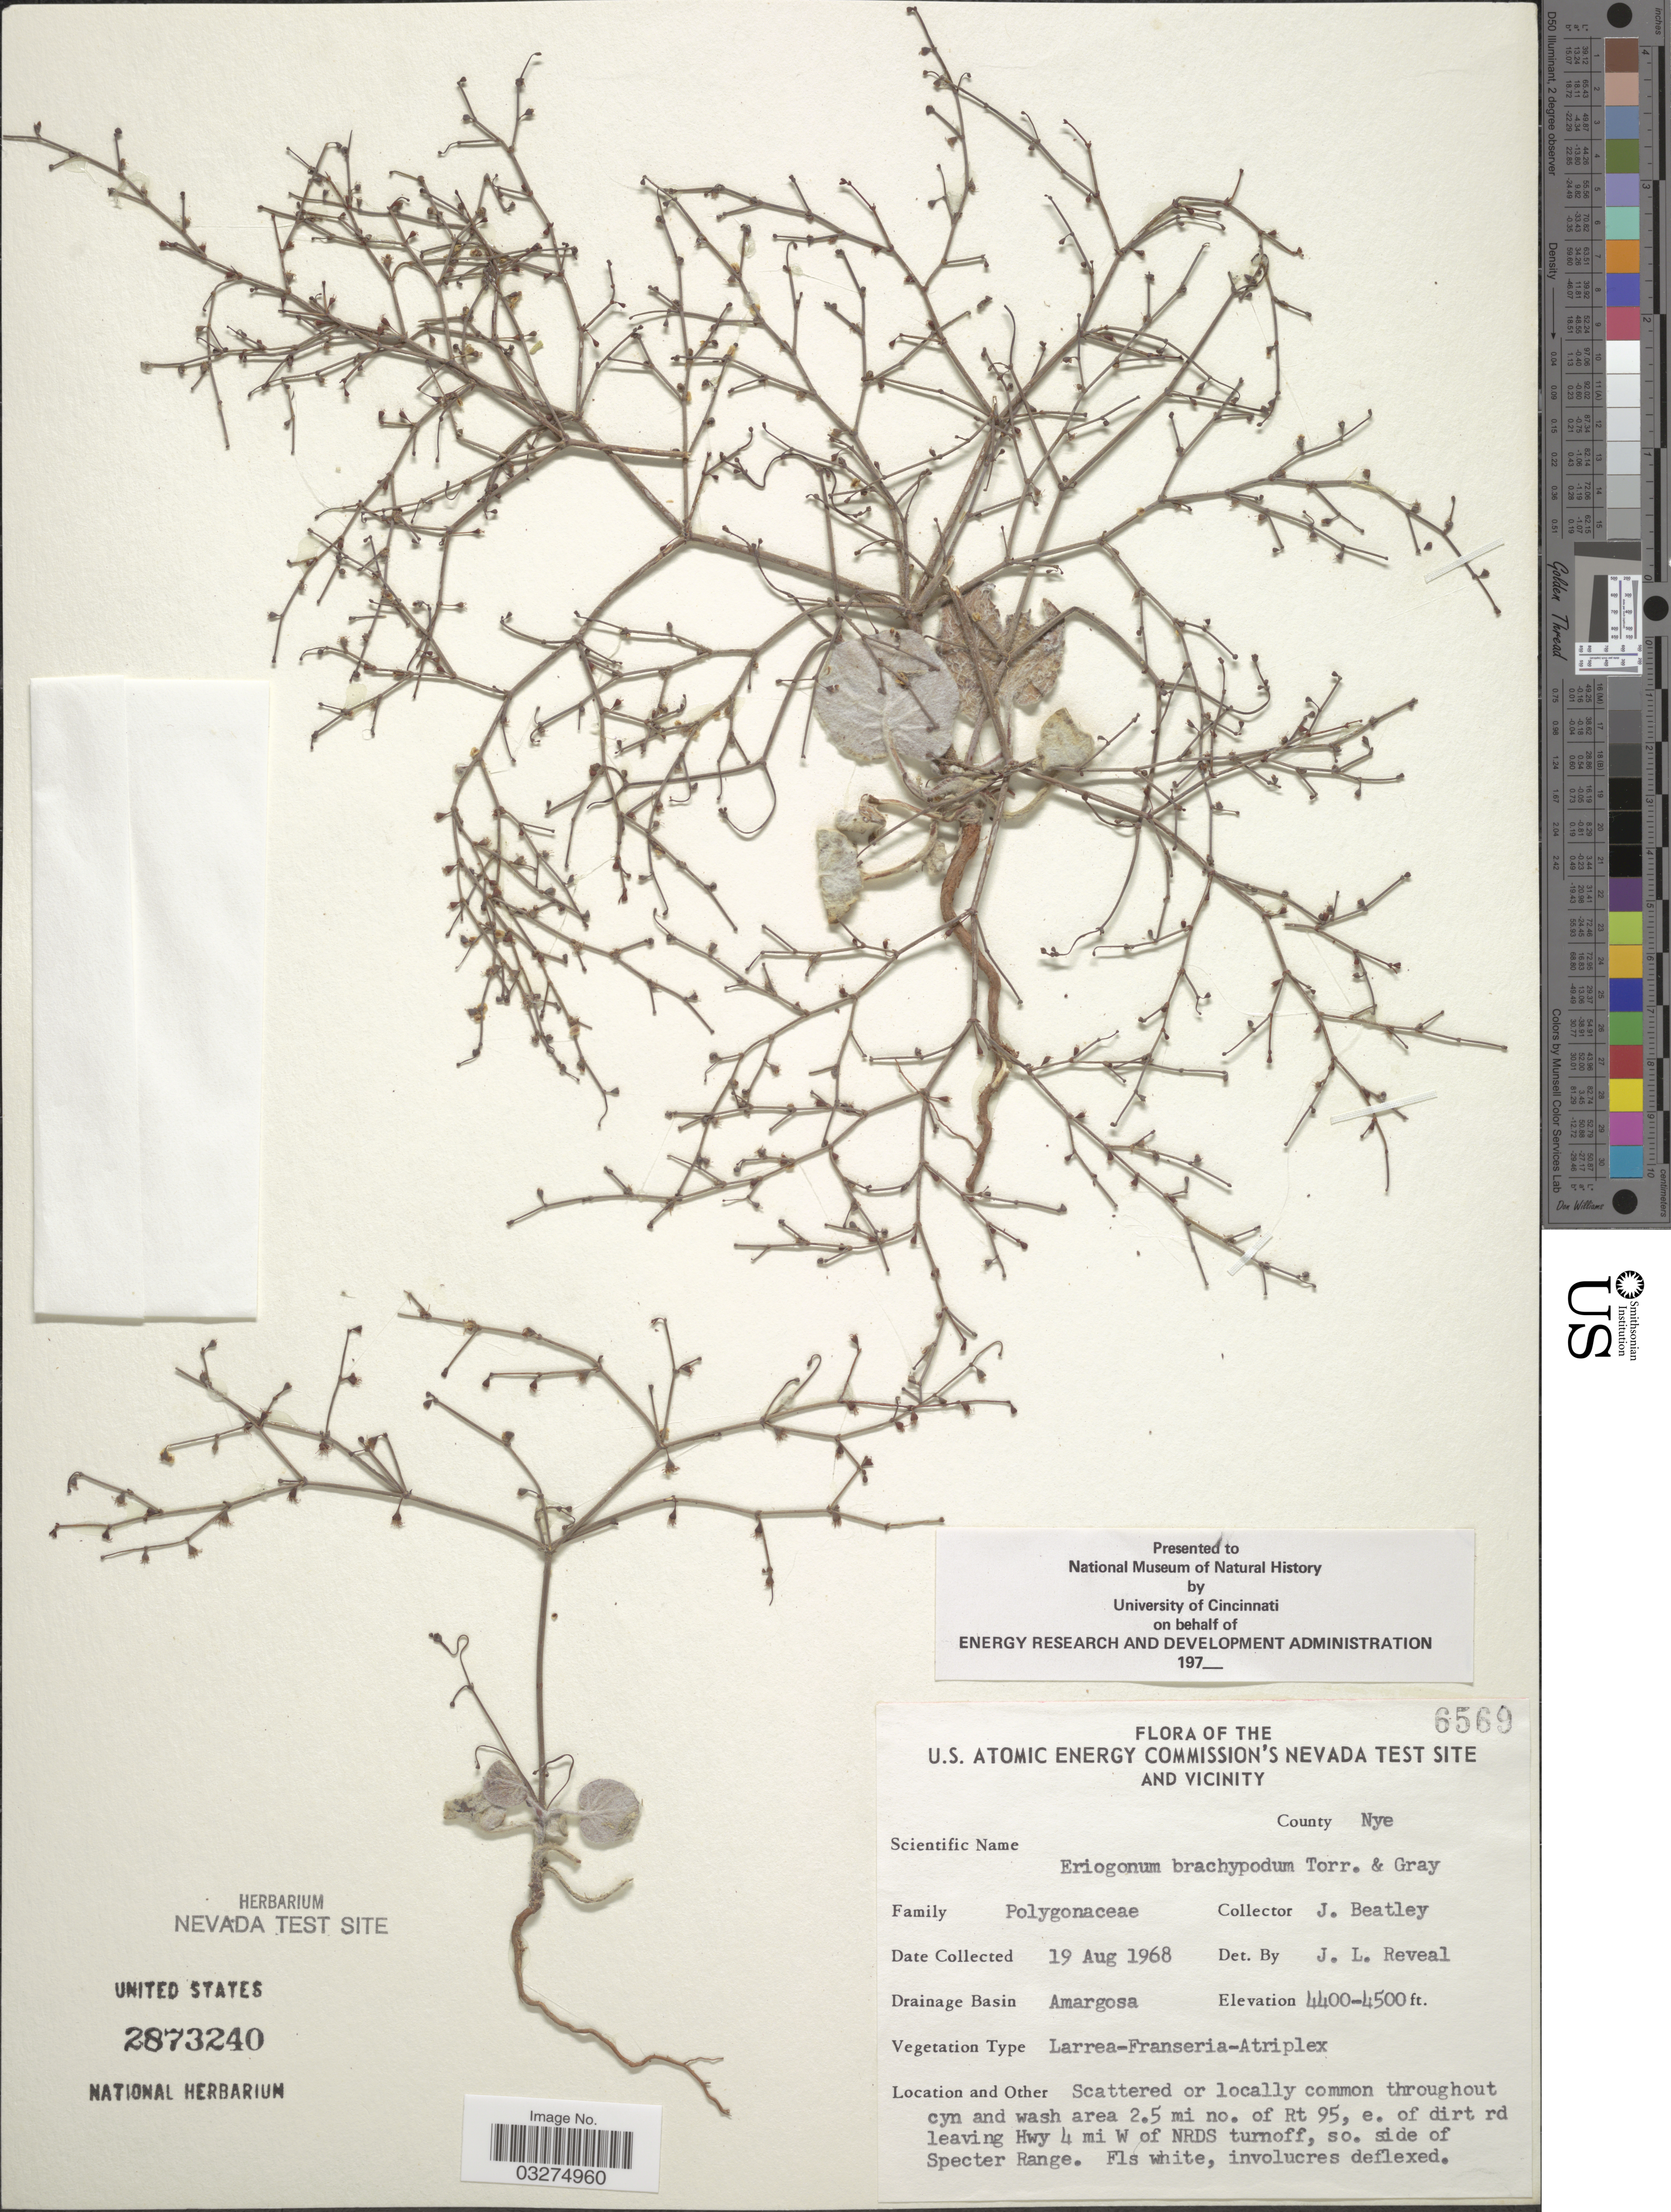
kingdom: Plantae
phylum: Tracheophyta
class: Magnoliopsida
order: Caryophyllales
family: Polygonaceae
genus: Eriogonum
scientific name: Eriogonum brachypodum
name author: Torr. & A. Gray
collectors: J. C. Beatley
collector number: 6569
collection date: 1968-08-19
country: United States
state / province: Nevada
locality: U. S. Atomic Energy Commission's Nevada Test Site and Vicinity. County Nye. Drainage Basin Amargosa. Throughout cyn and wash area 2.5 mi. no. of Rt 95, e. of dirt rd leaving Hwy 4 mi W of NRDS turnoff, so. side of Specter Range.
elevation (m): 1341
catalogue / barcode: US 2873240